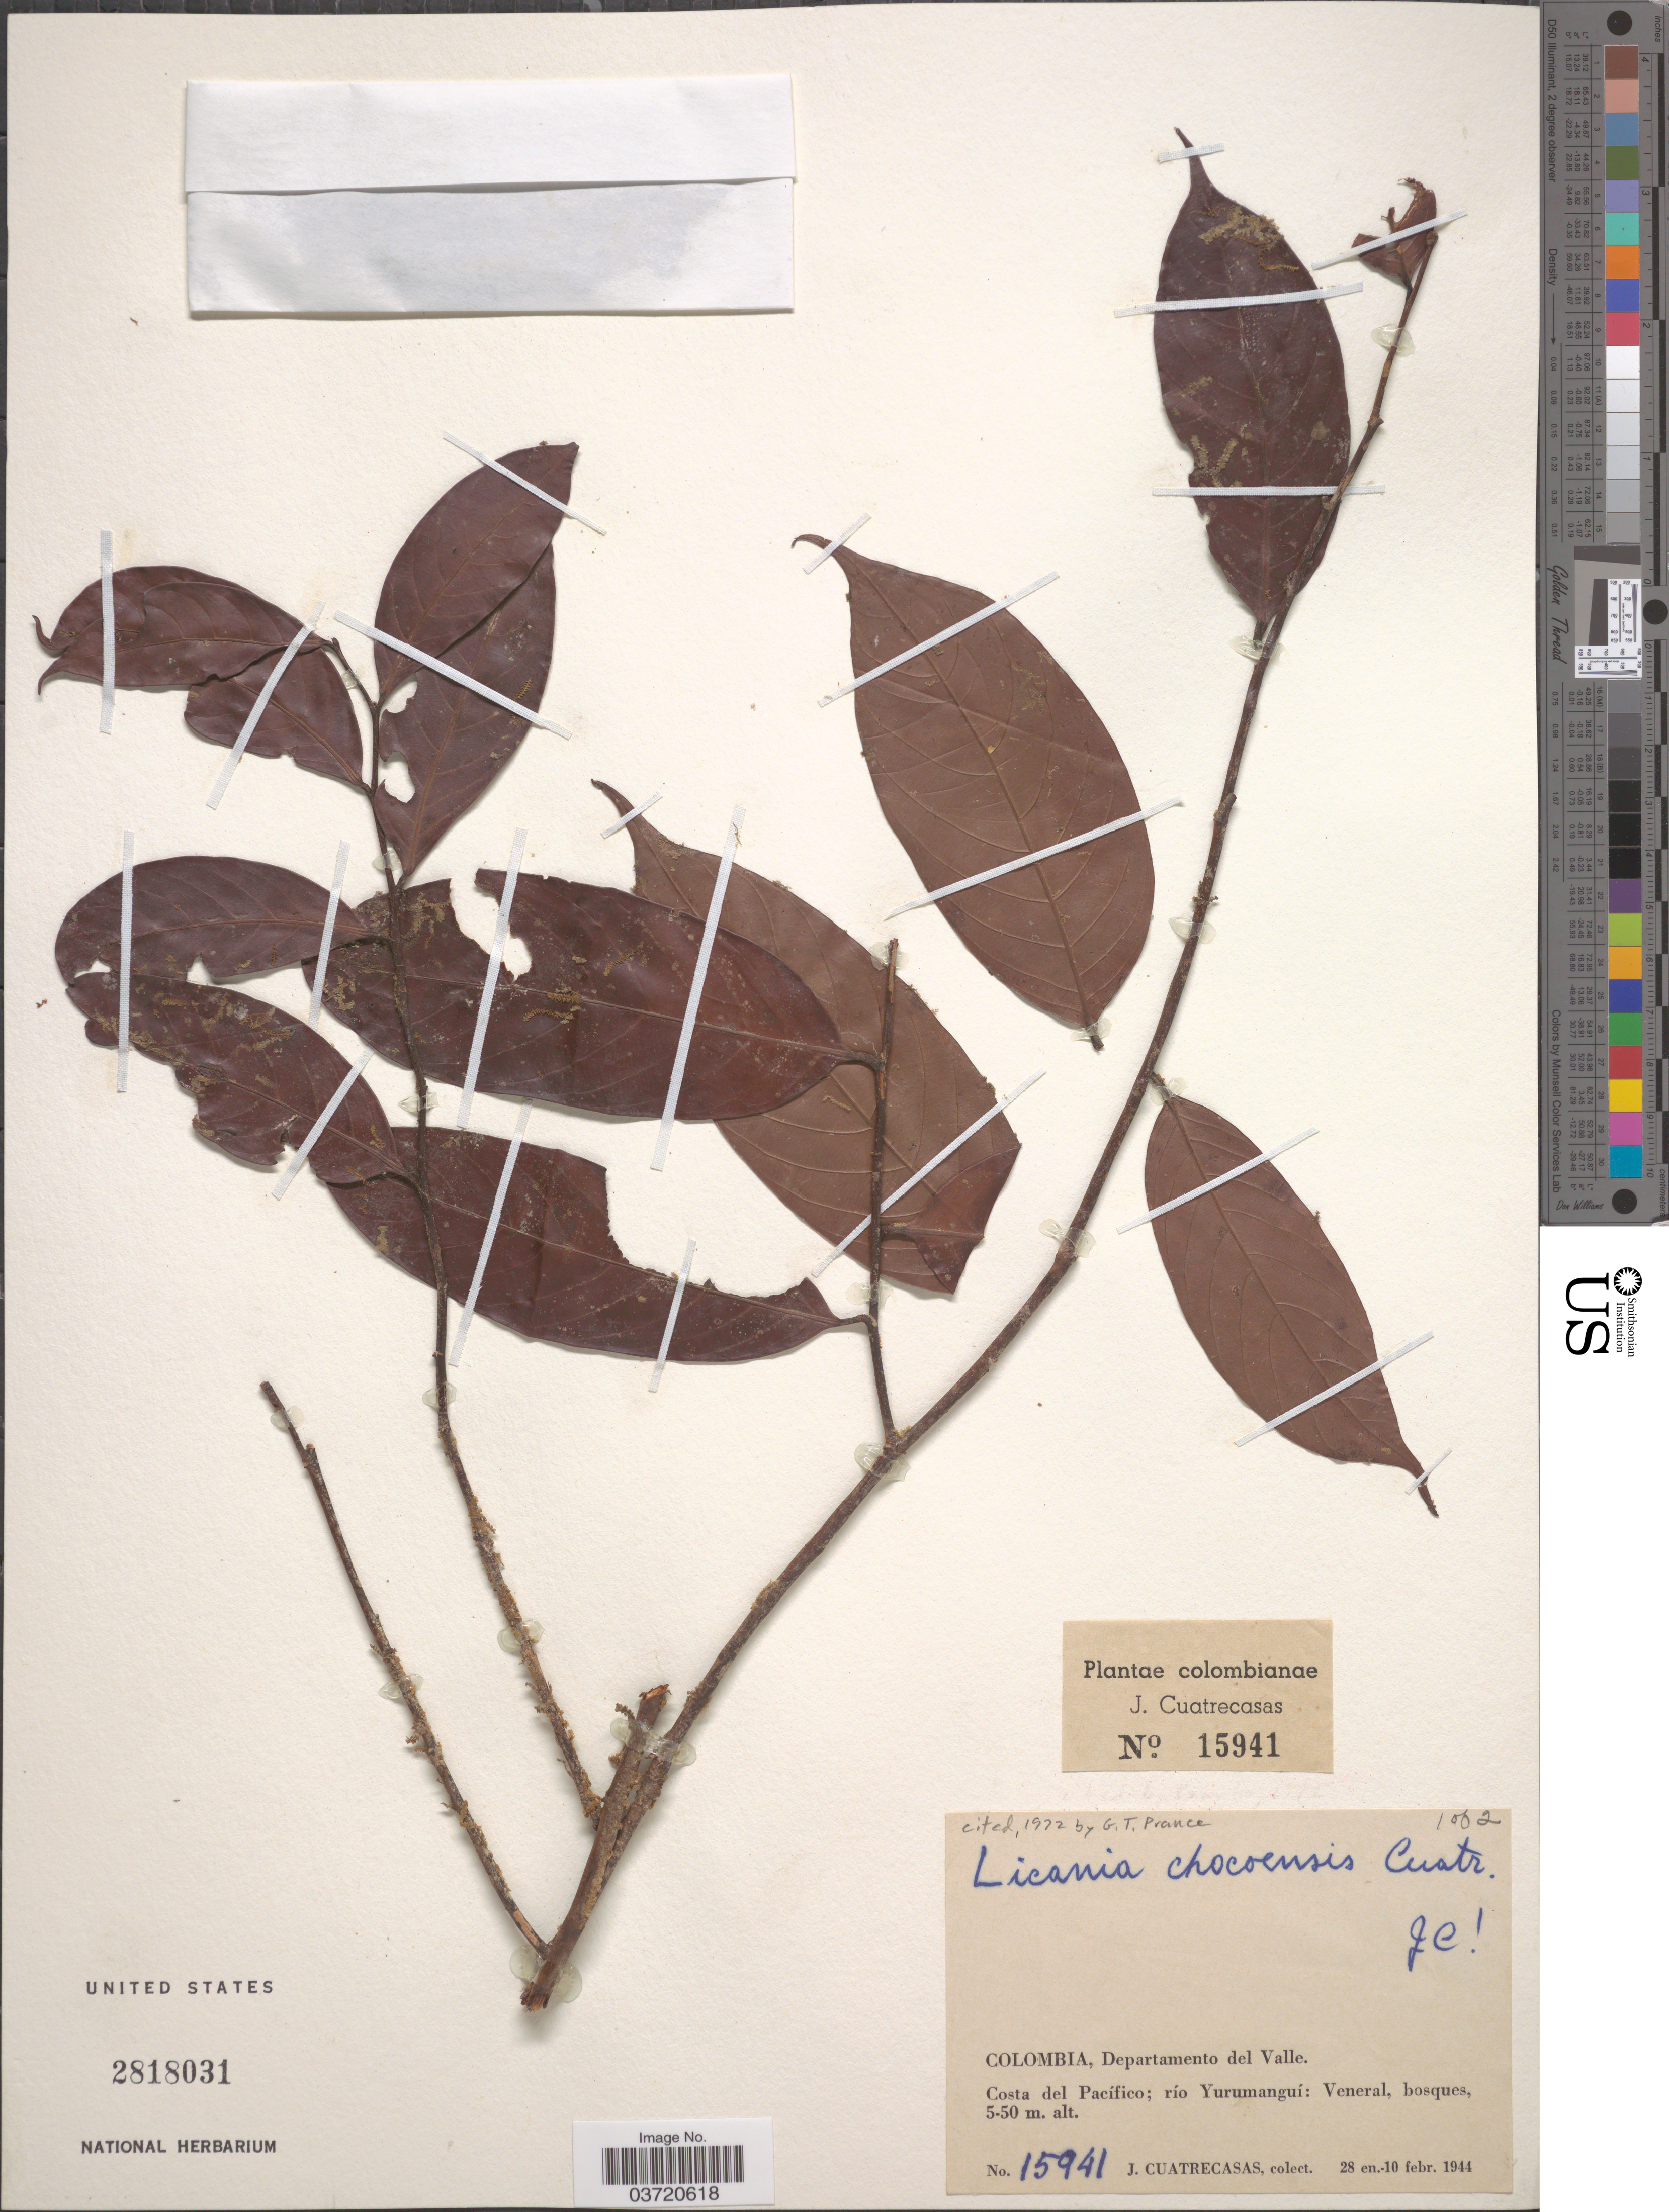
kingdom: Plantae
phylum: Tracheophyta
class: Magnoliopsida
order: Malpighiales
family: Chrysobalanaceae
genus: Moquilea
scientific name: Moquilea chocoensis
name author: (Cuatrec.) Sothers & Prance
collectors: J. Cuatrecasas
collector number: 15941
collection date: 1944-01-28/1944-02-10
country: Colombia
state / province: Valle del Cauca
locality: Departamento del Valle. Costa del Pacífico; río Yurumanguí: Veneral.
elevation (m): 5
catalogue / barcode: US 2818031